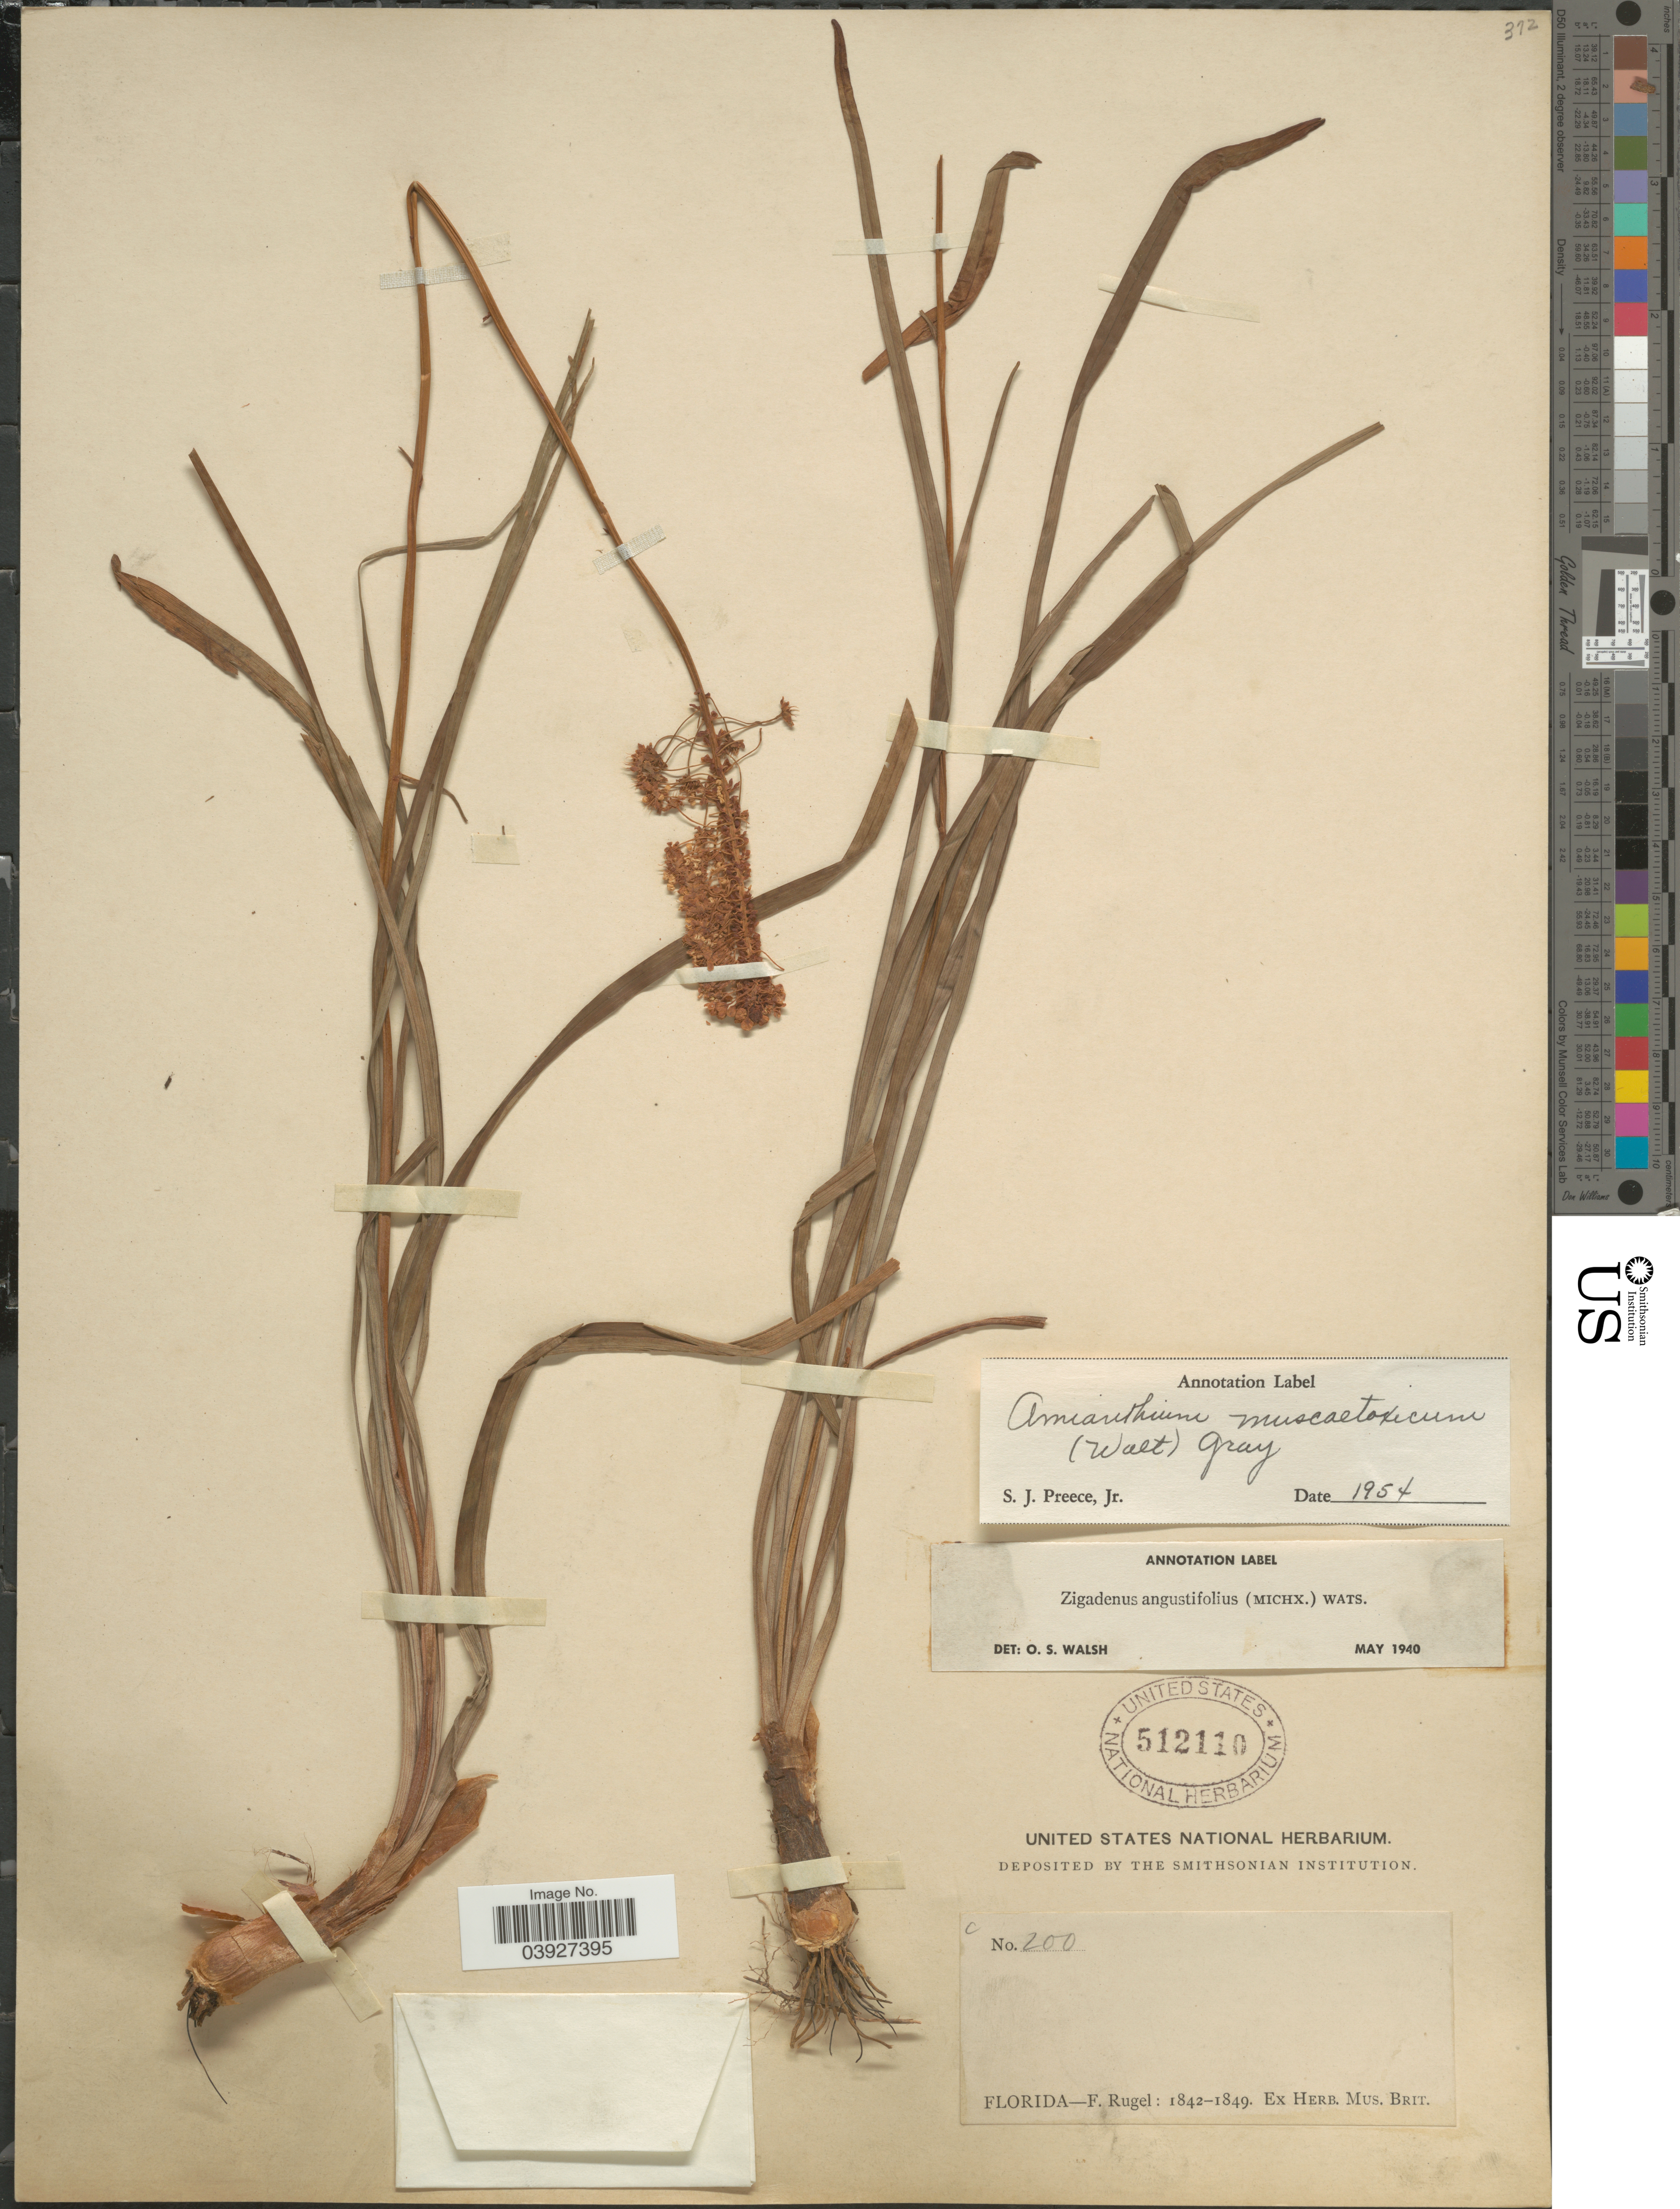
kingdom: Plantae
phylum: Tracheophyta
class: Liliopsida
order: Liliales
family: Melanthiaceae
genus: Amianthium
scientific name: Amianthium muscitoxicum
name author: (Walter) A. Gray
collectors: F. Rugel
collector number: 200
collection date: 1842/1849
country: United States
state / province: Florida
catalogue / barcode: US 512110